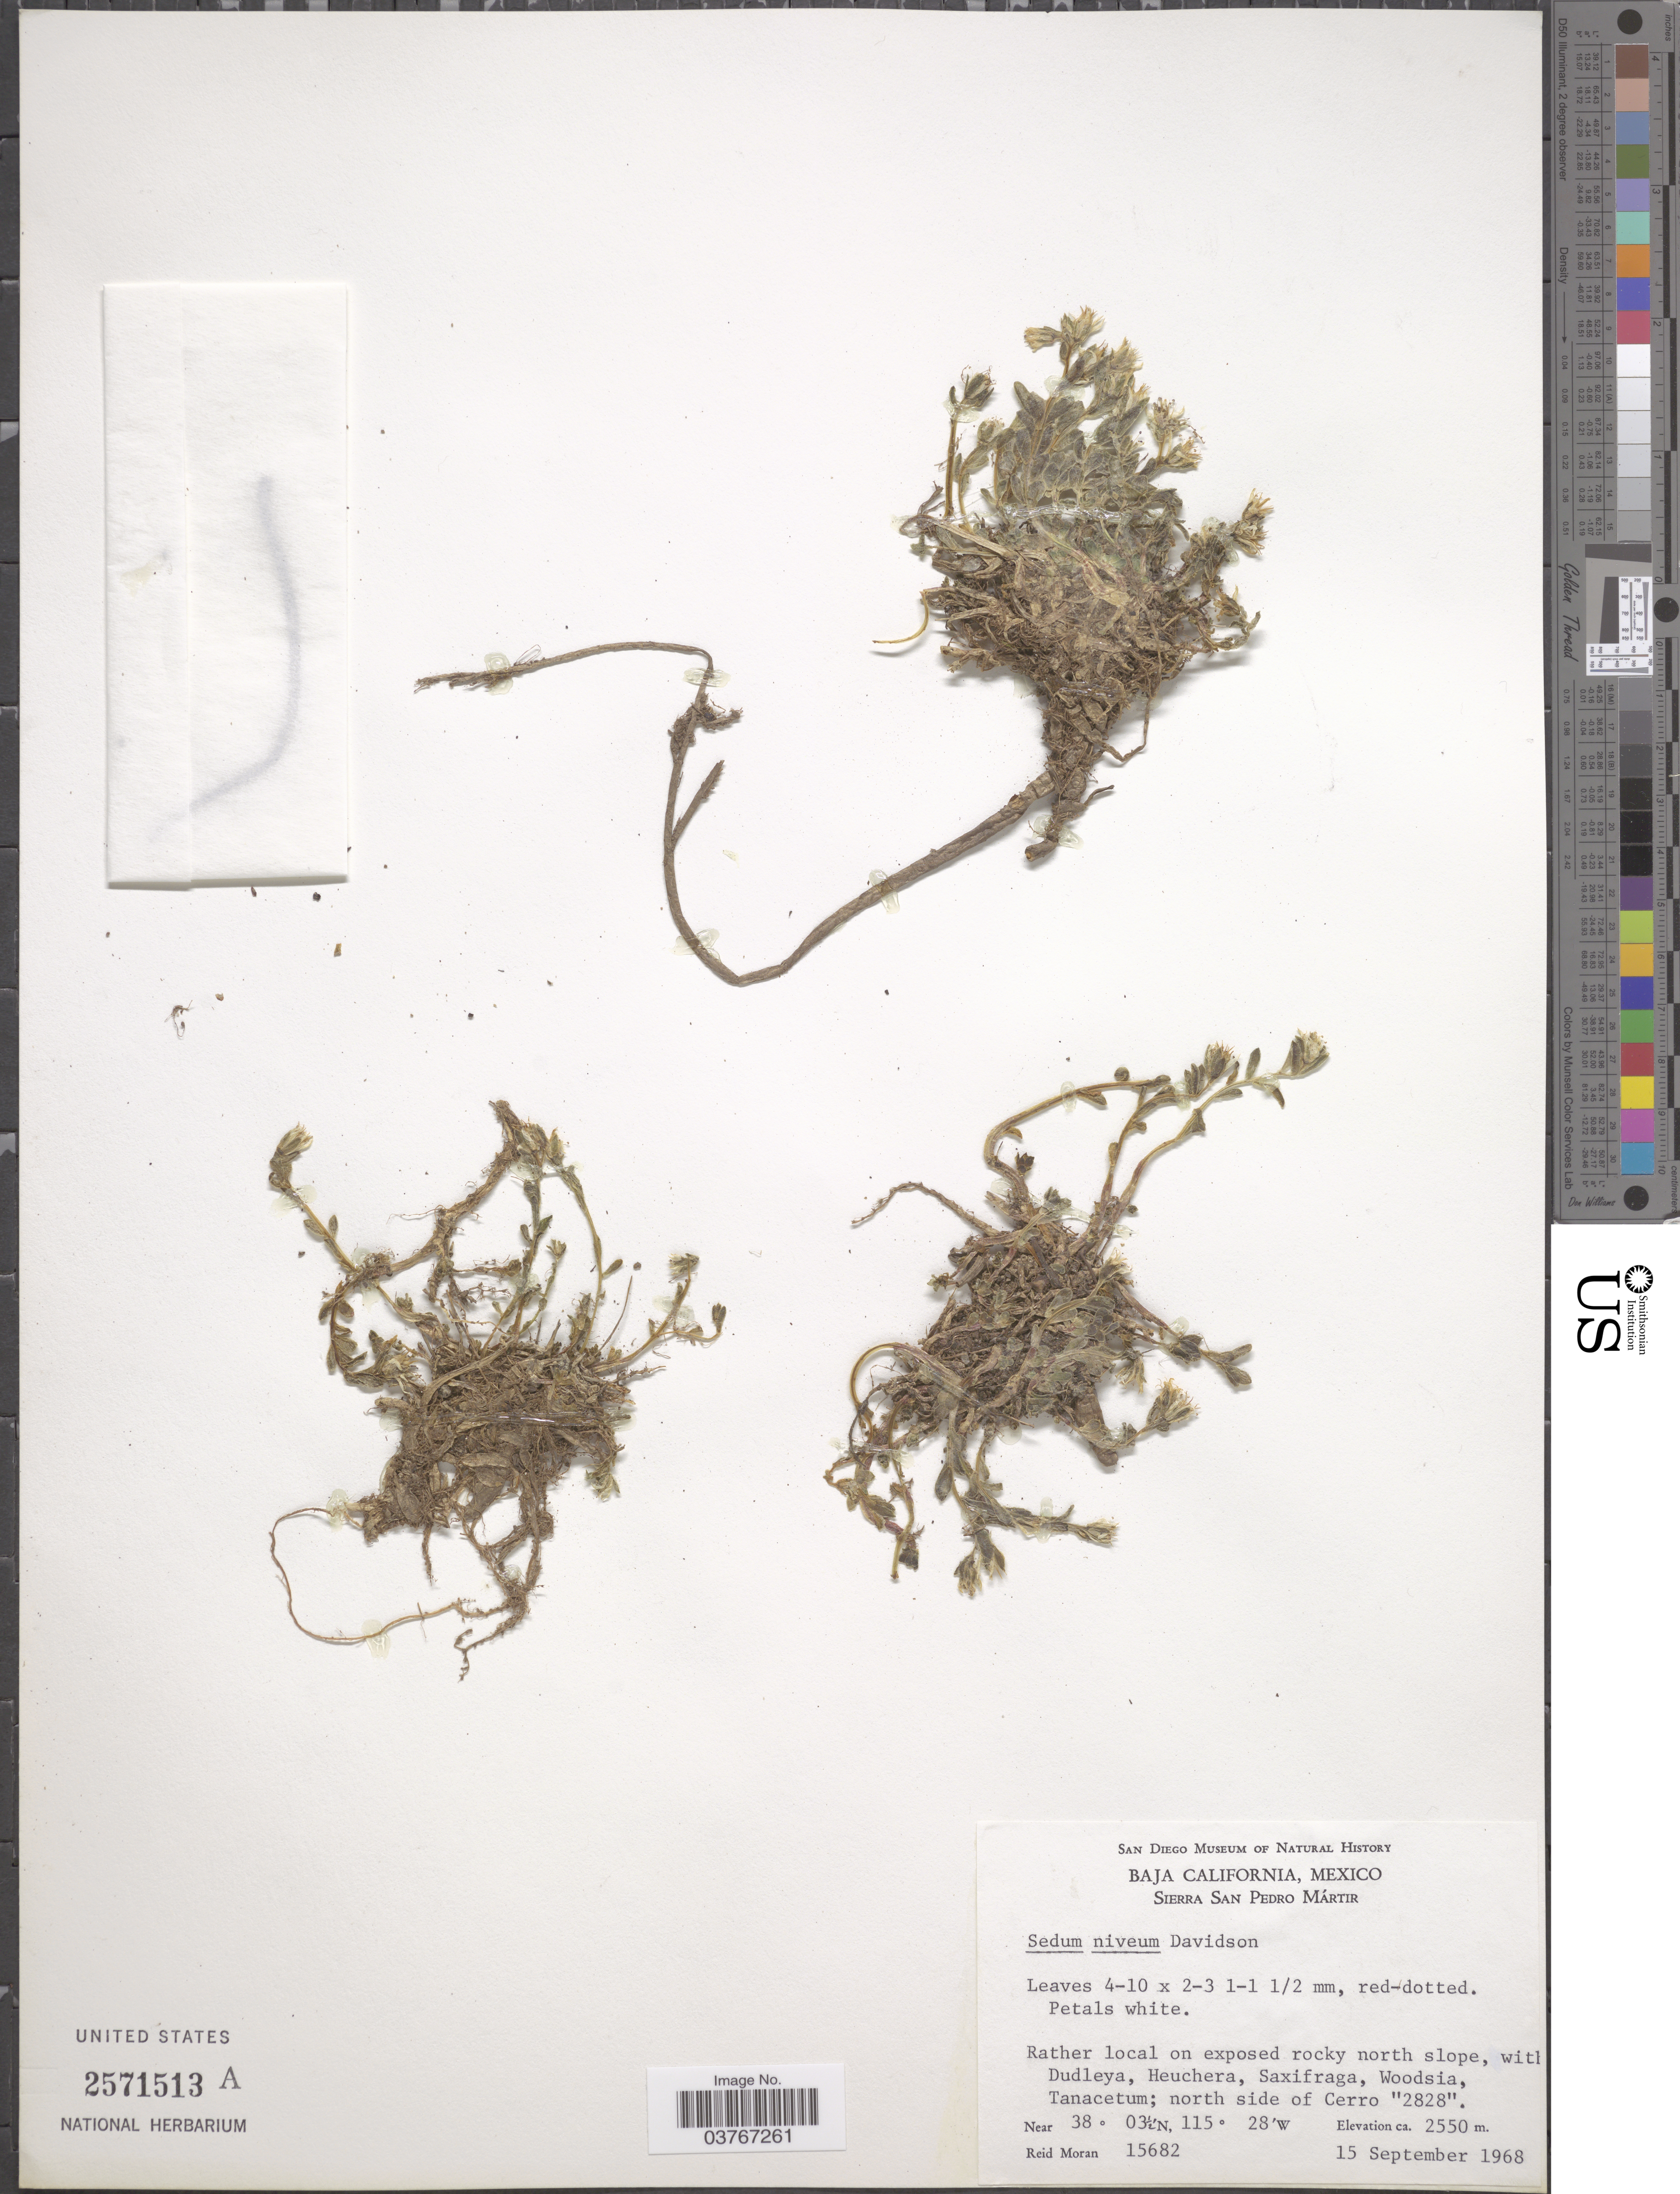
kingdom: Plantae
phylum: Tracheophyta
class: Magnoliopsida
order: Saxifragales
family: Crassulaceae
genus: Sedum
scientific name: Sedum niveum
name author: Davidson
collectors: R. V. Moran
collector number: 15682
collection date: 1968-09-15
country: Mexico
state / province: Baja California Norte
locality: Sierra San Pedro Mártir. North side of Cerro "2828".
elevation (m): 2550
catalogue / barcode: US 2571513A